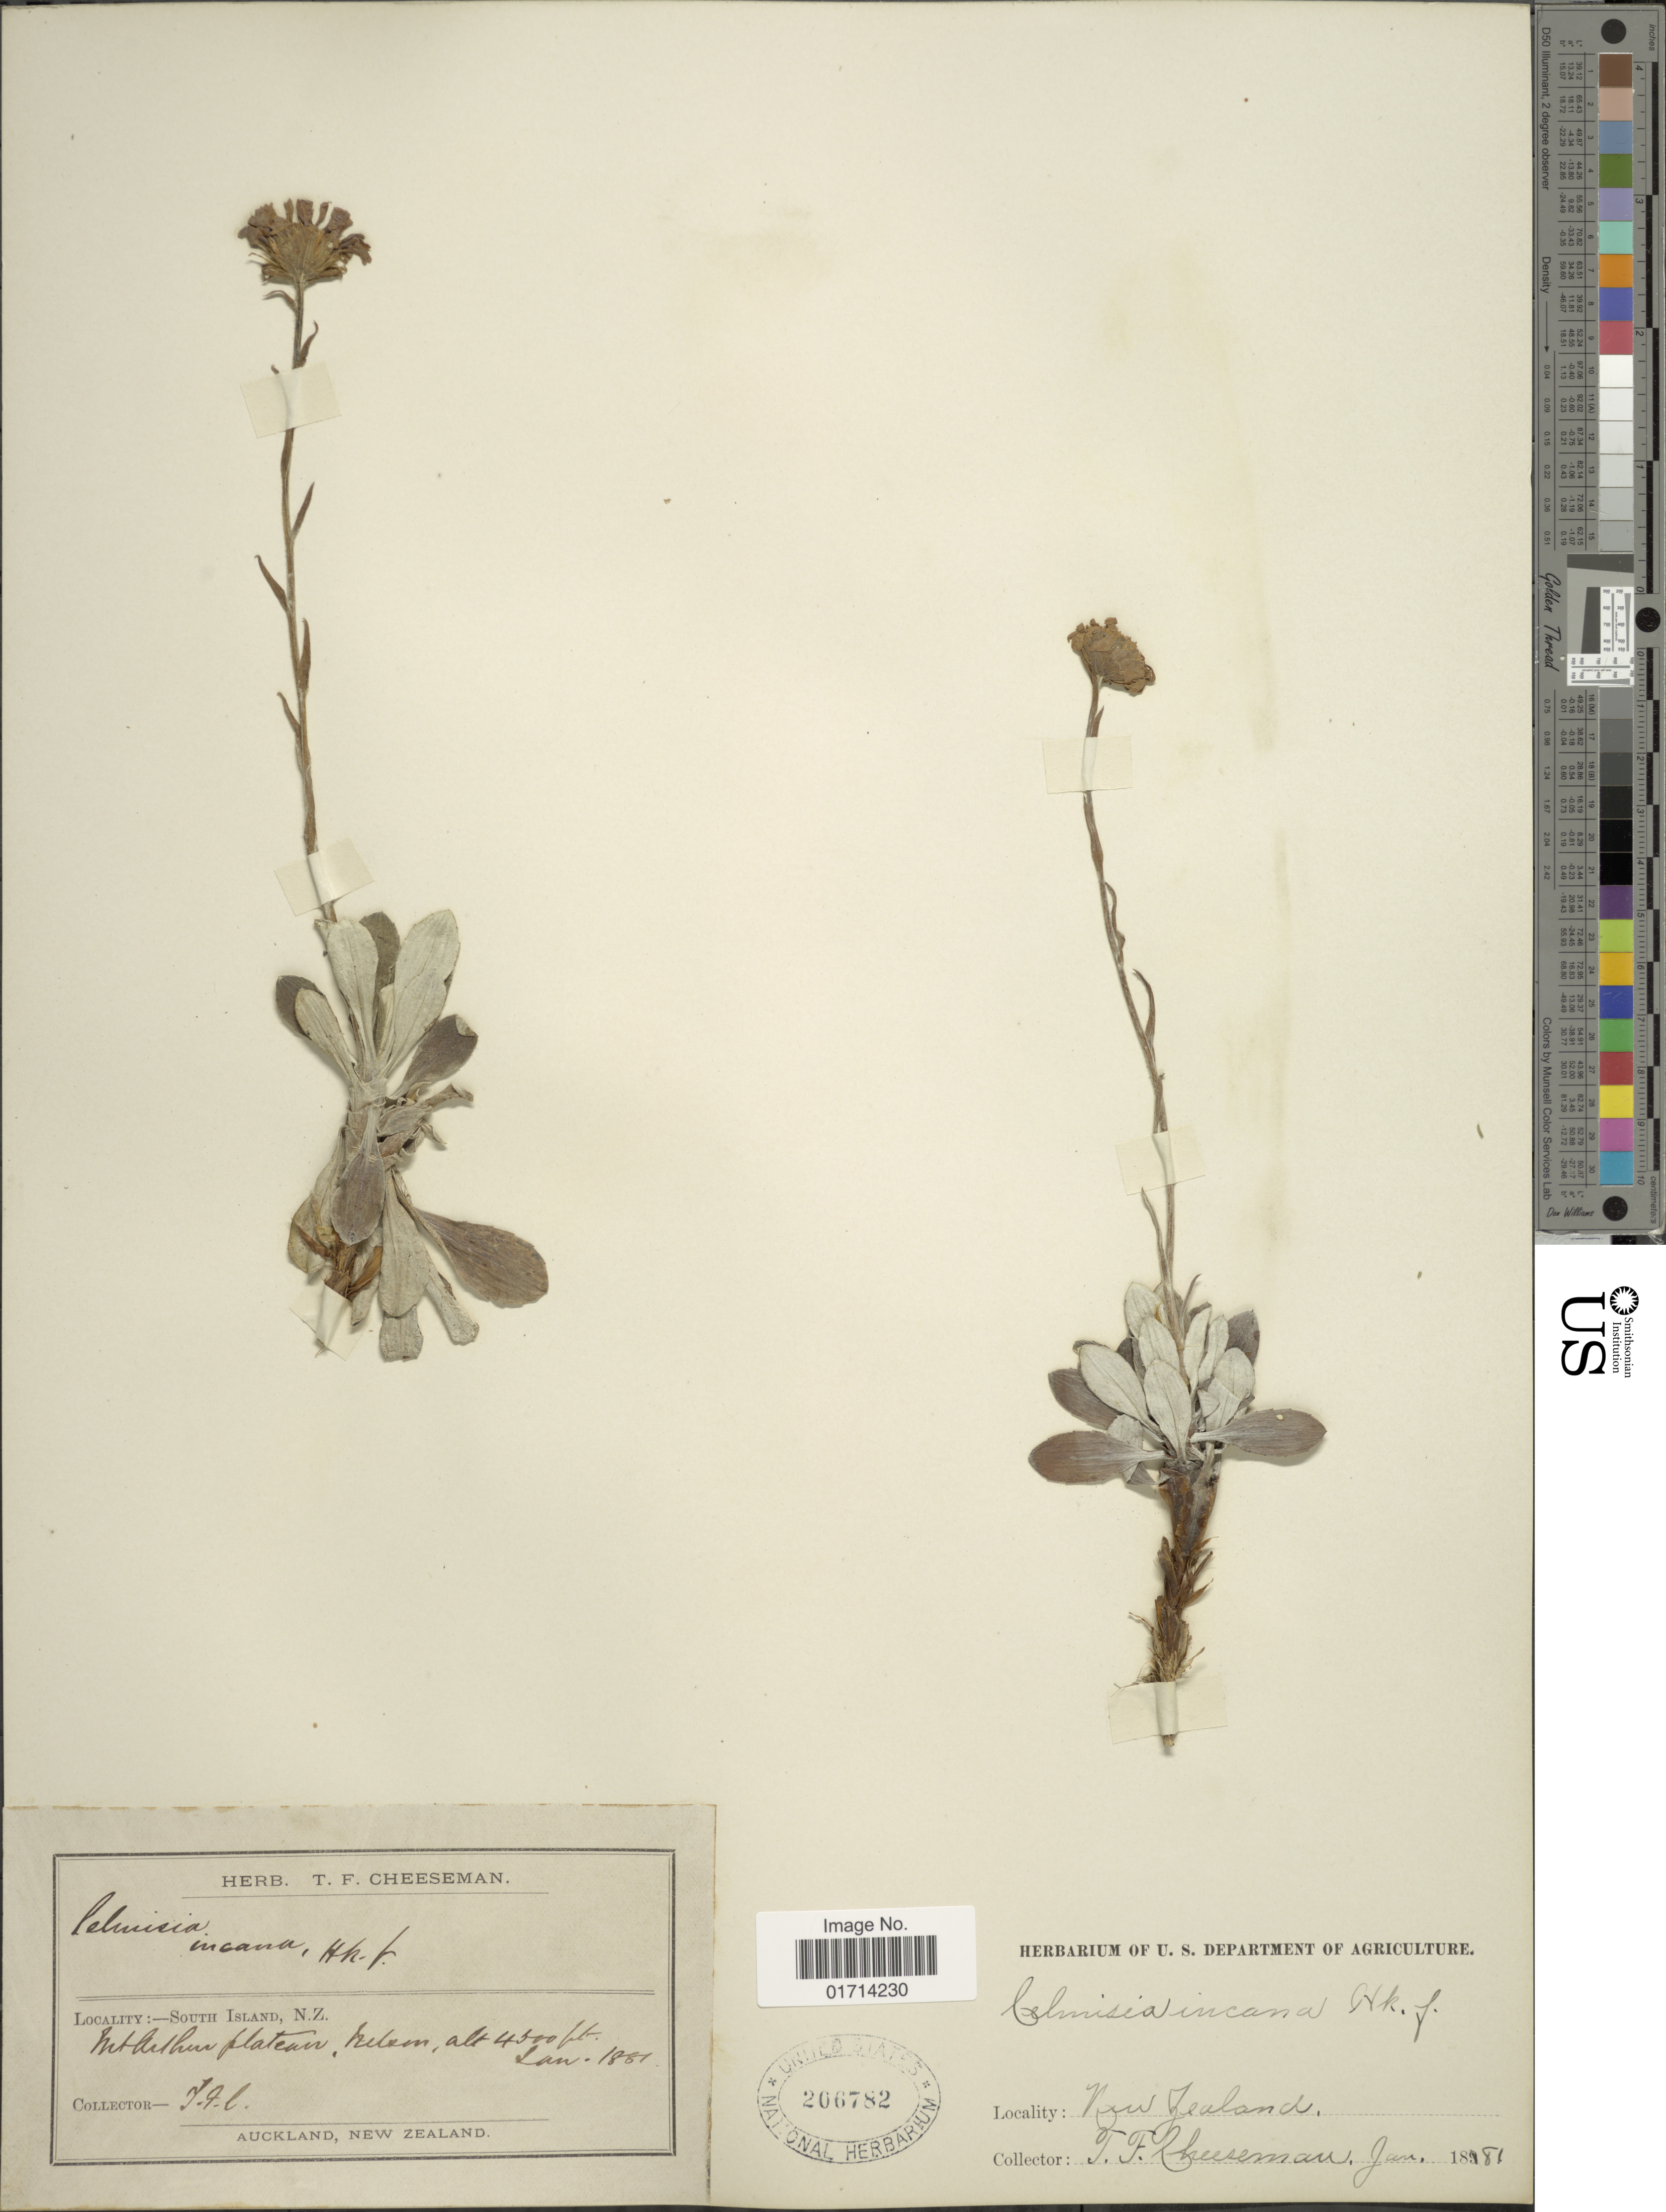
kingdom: Plantae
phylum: Tracheophyta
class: Magnoliopsida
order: Asterales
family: Asteraceae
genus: Celmisia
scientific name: Celmisia incana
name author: Hook. f.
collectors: T. F. Cheeseman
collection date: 1881-01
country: New Zealand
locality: South Island, N. Z., Mt. Arthur plateau, Nelson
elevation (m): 1372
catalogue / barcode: US 206782